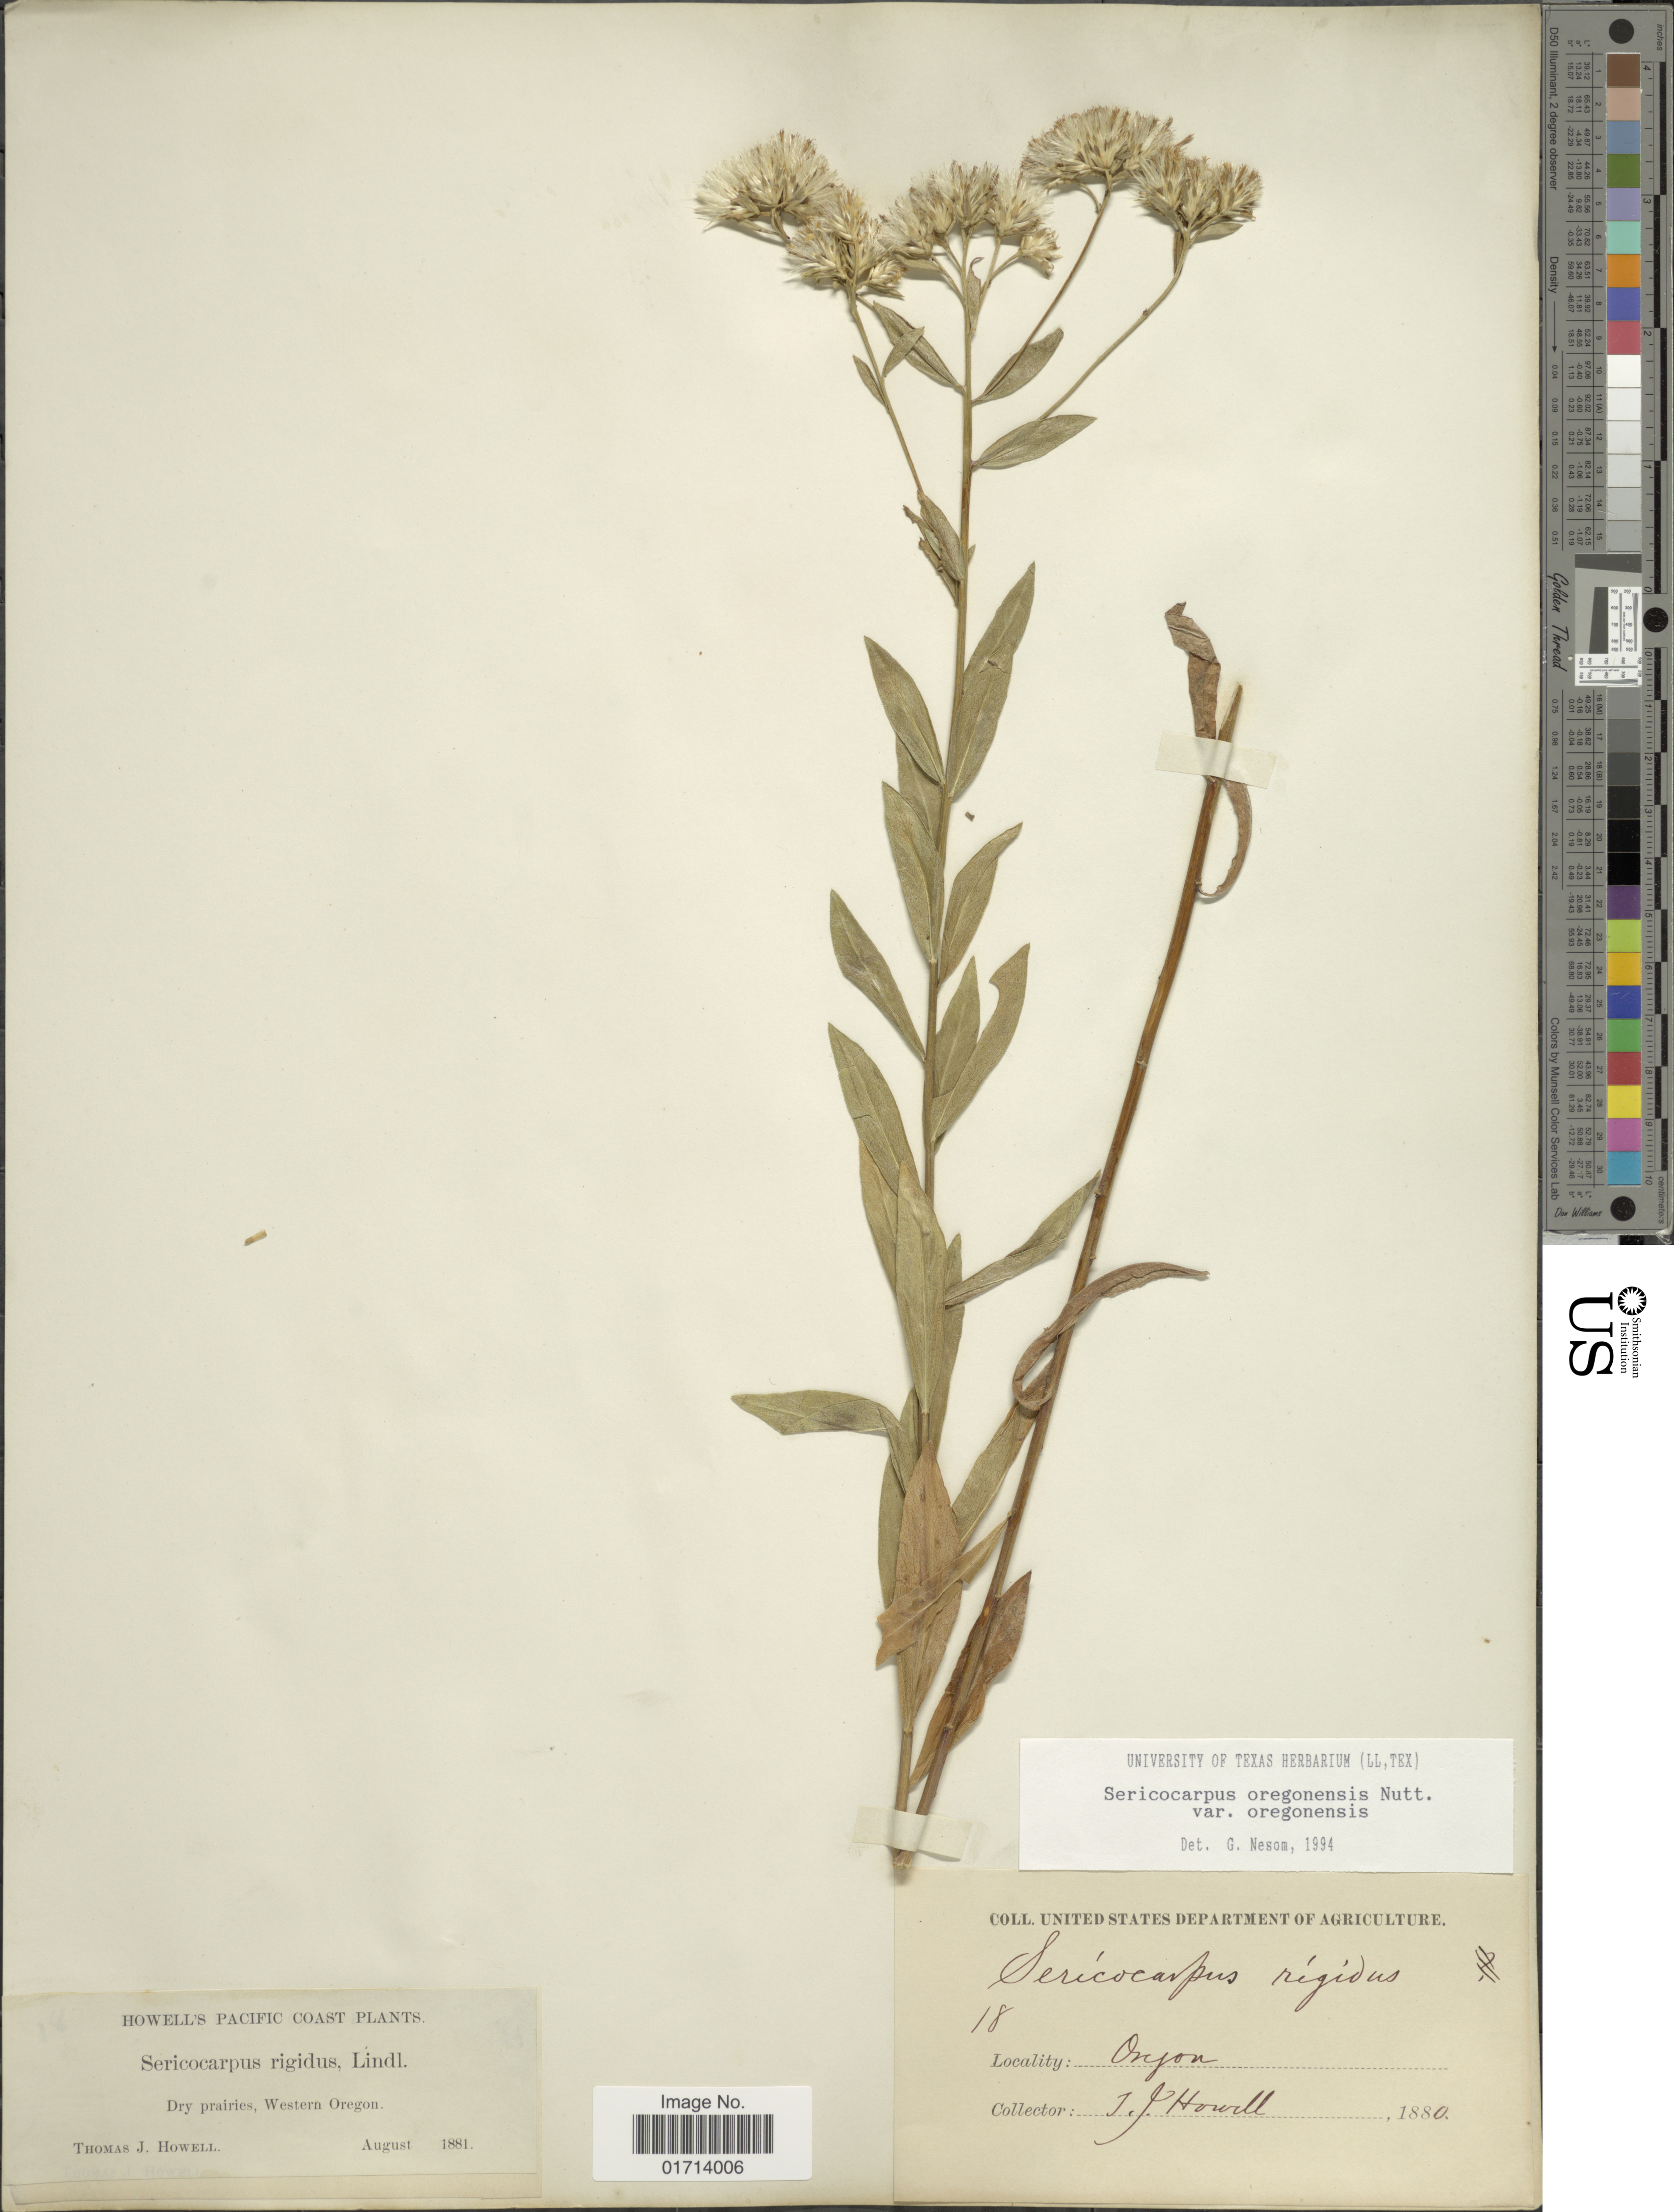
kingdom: Plantae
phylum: Tracheophyta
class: Magnoliopsida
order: Asterales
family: Asteraceae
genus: Sericocarpus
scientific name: Sericocarpus oregonensis var. oregonensis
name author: Nutt.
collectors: T. J. Howell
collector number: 18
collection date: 1881-08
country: United States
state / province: Oregon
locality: Western Oregon